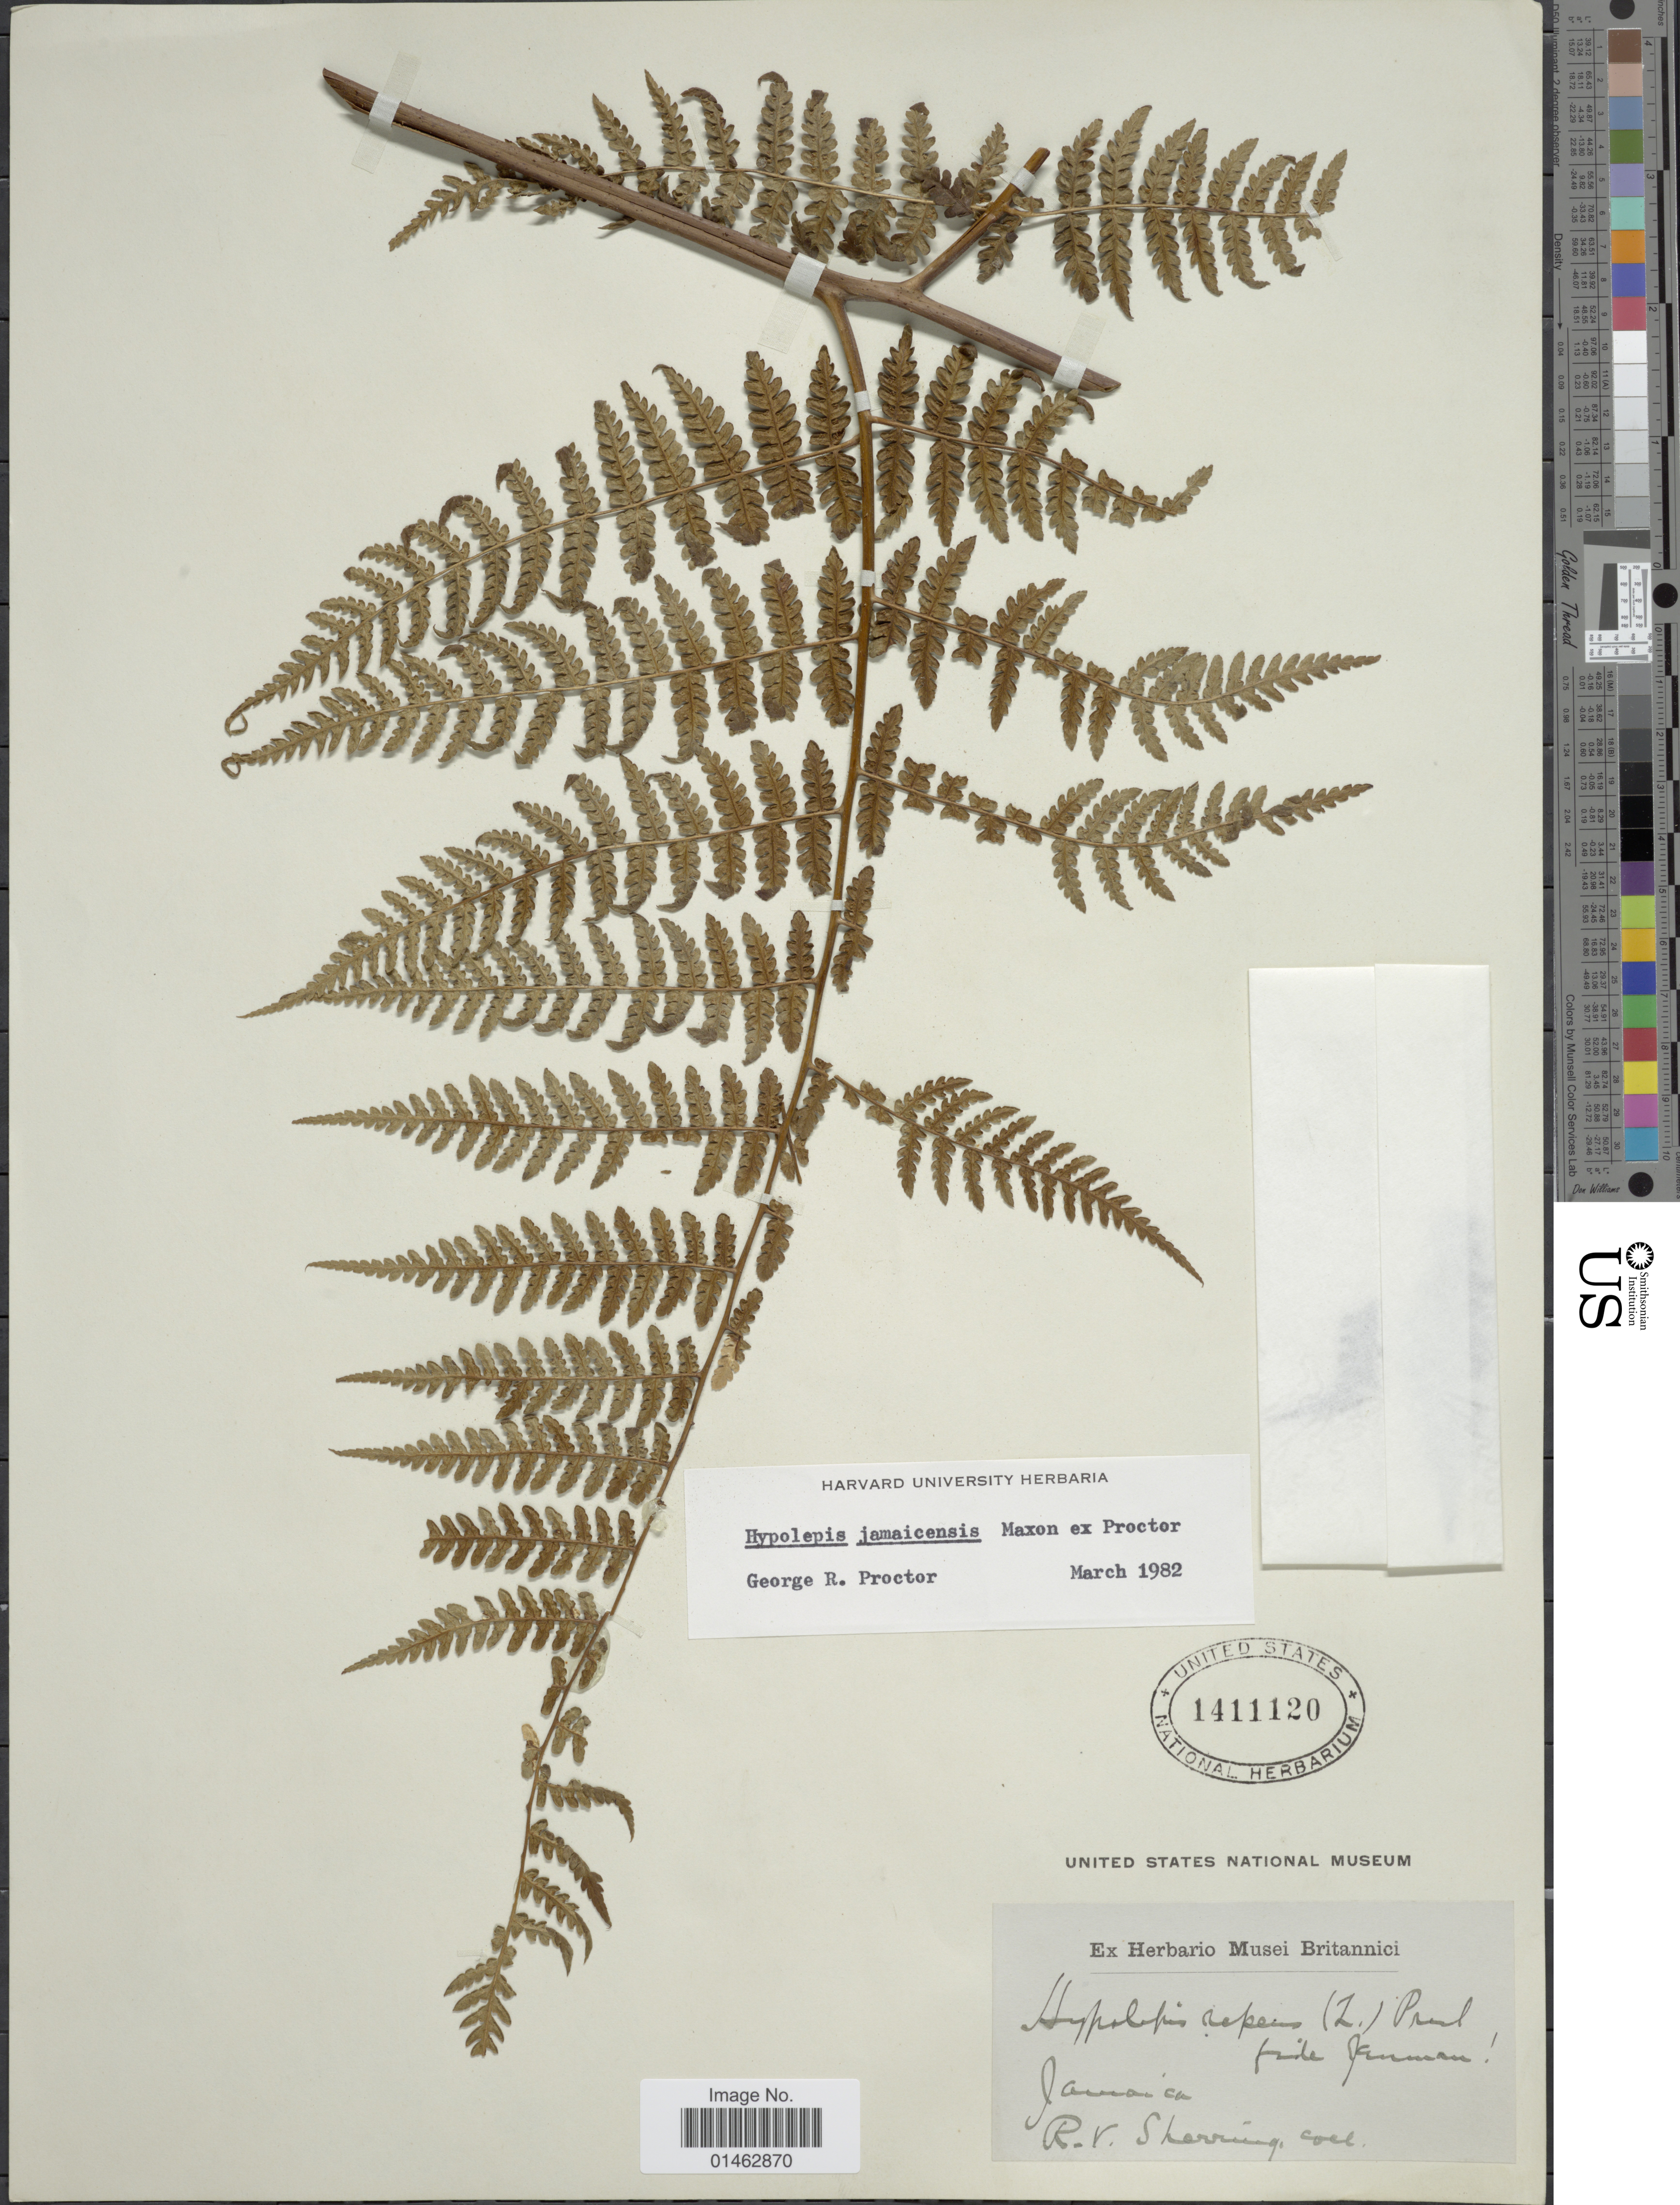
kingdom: Plantae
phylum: Tracheophyta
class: Polypodiopsida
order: Polypodiales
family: Dennstaedtiaceae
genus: Hypolepis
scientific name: Hypolepis jamaicensis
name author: Maxon ex Proctor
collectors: R. Sherring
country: Jamaica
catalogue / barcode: US 1411120